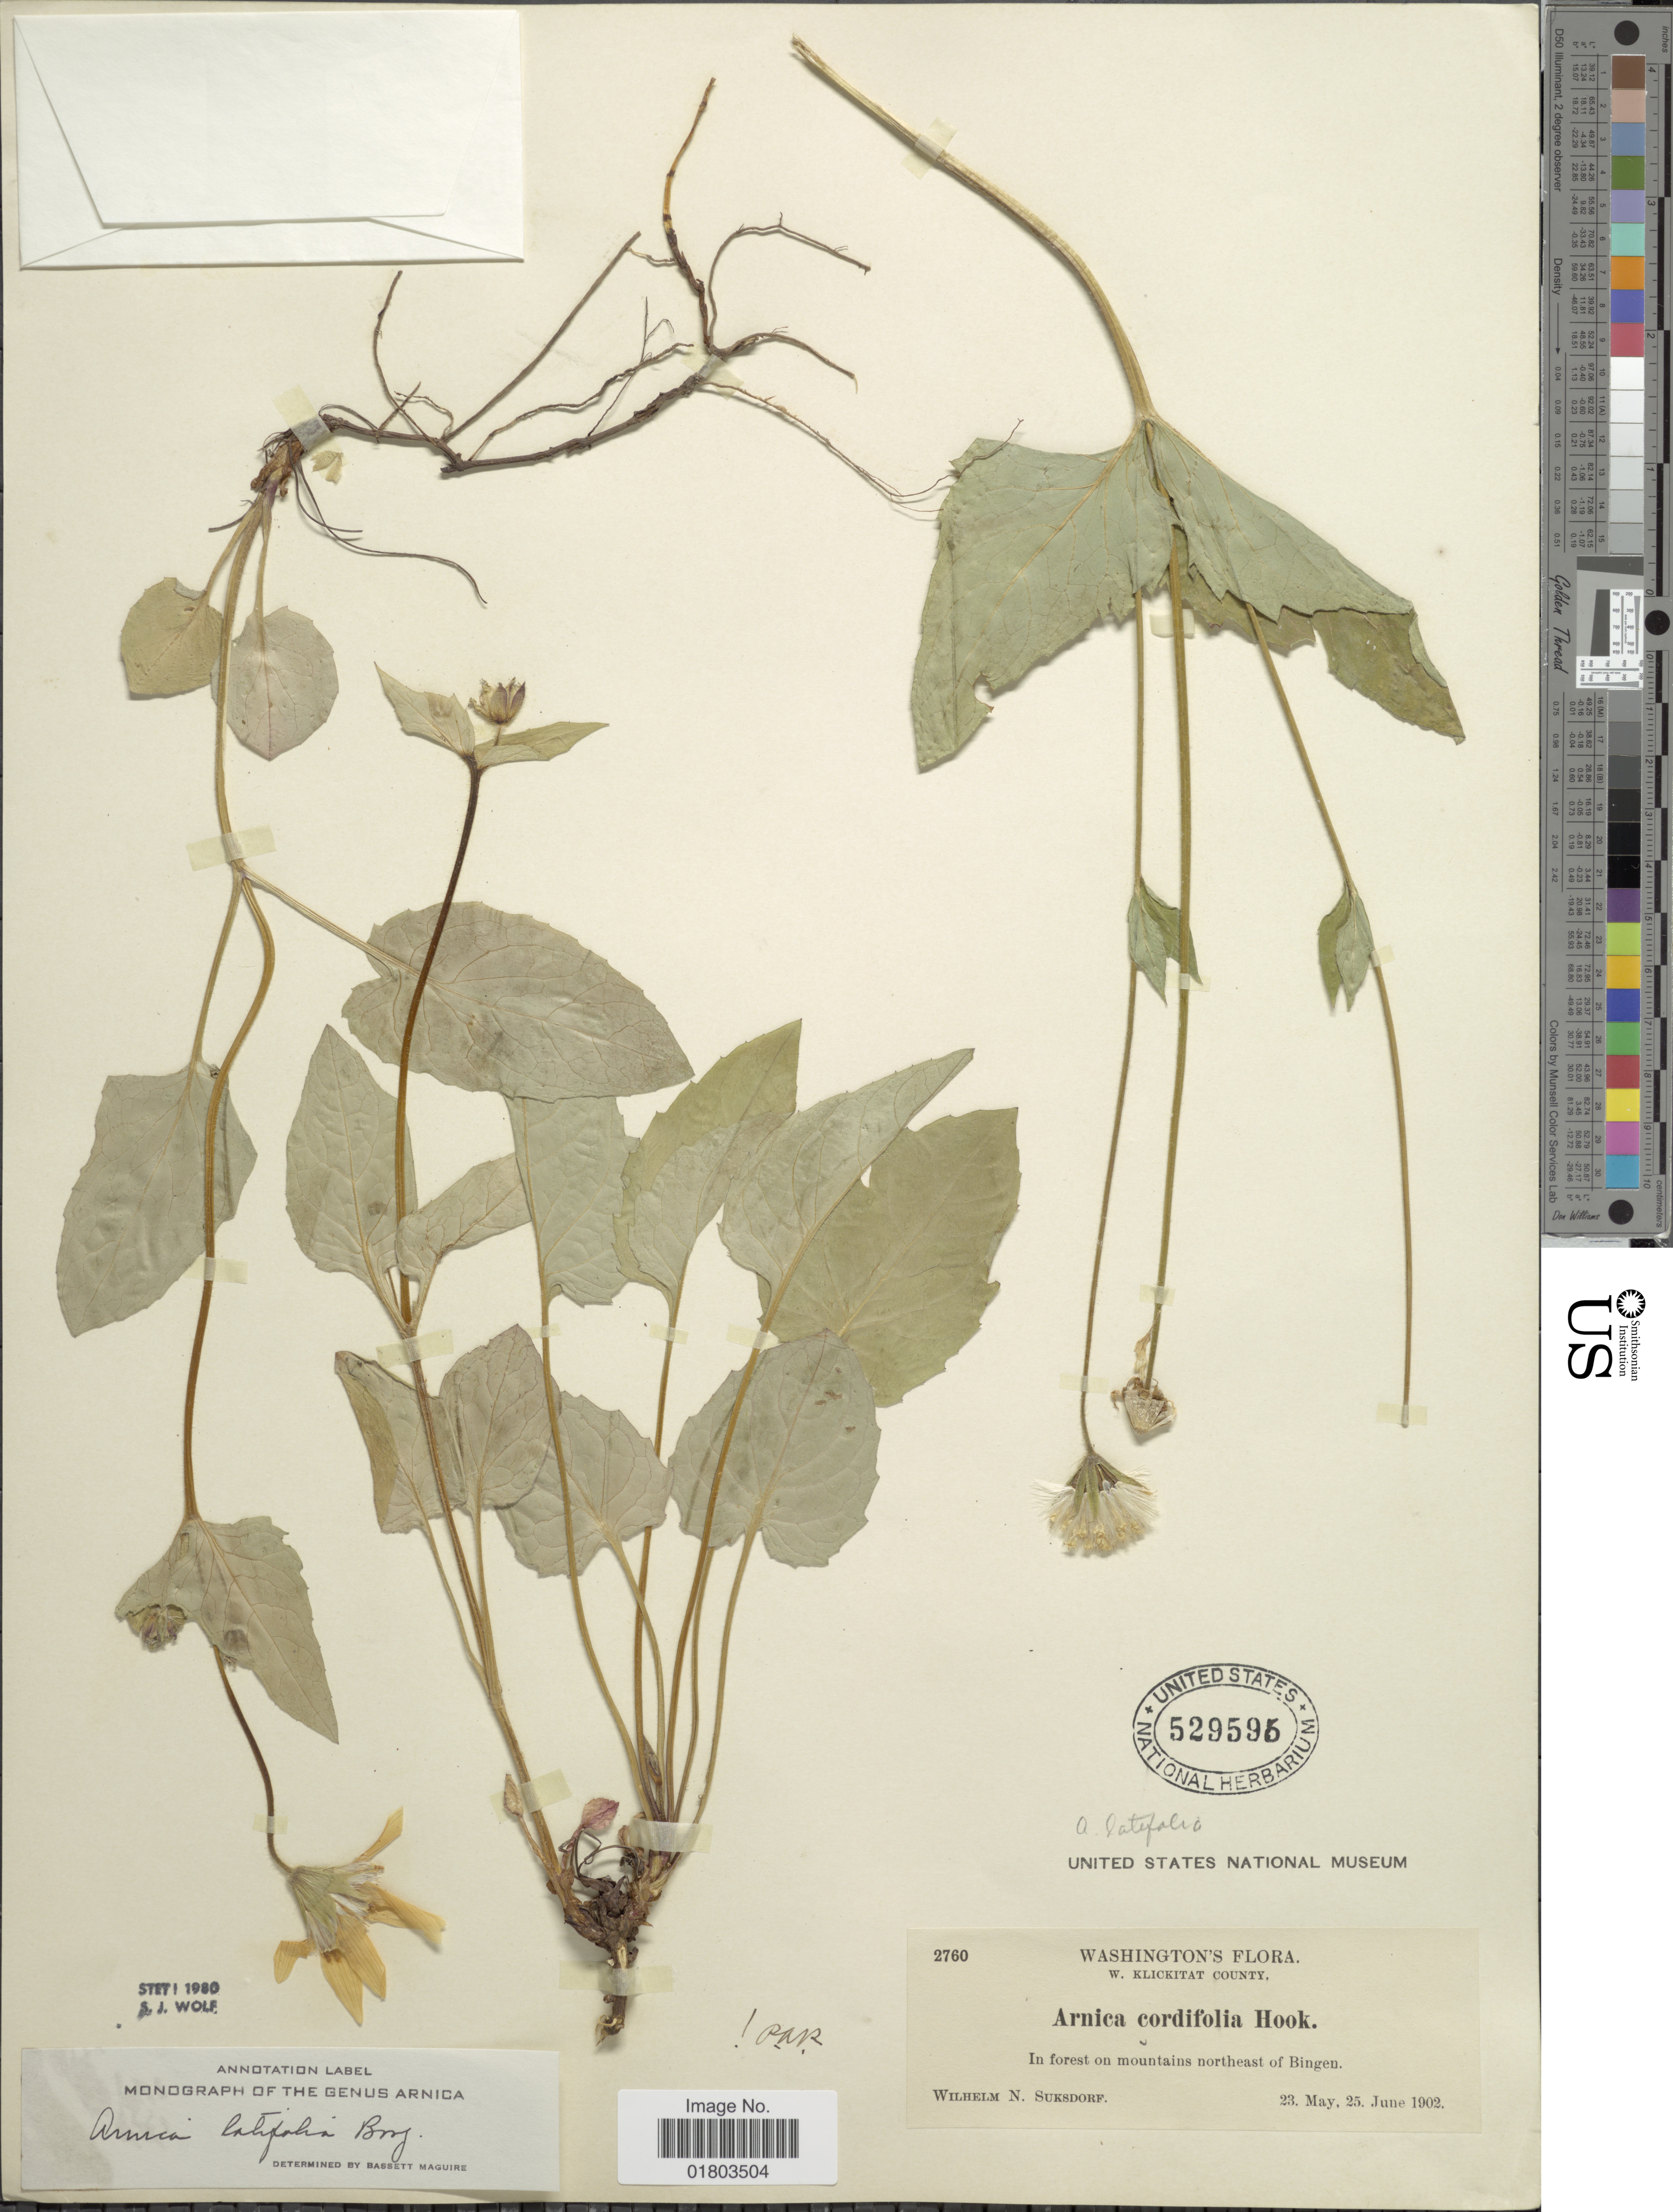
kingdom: Plantae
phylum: Tracheophyta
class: Magnoliopsida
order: Asterales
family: Asteraceae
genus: Arnica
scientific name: Arnica latifolia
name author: Bong.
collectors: W. N. Suksdorf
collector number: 2760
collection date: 1902-05-23/1902-06-25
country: United States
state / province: Washington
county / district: Klickitat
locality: W. Klickitat County, In forest on mountains northeast of Bingen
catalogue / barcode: US 529596